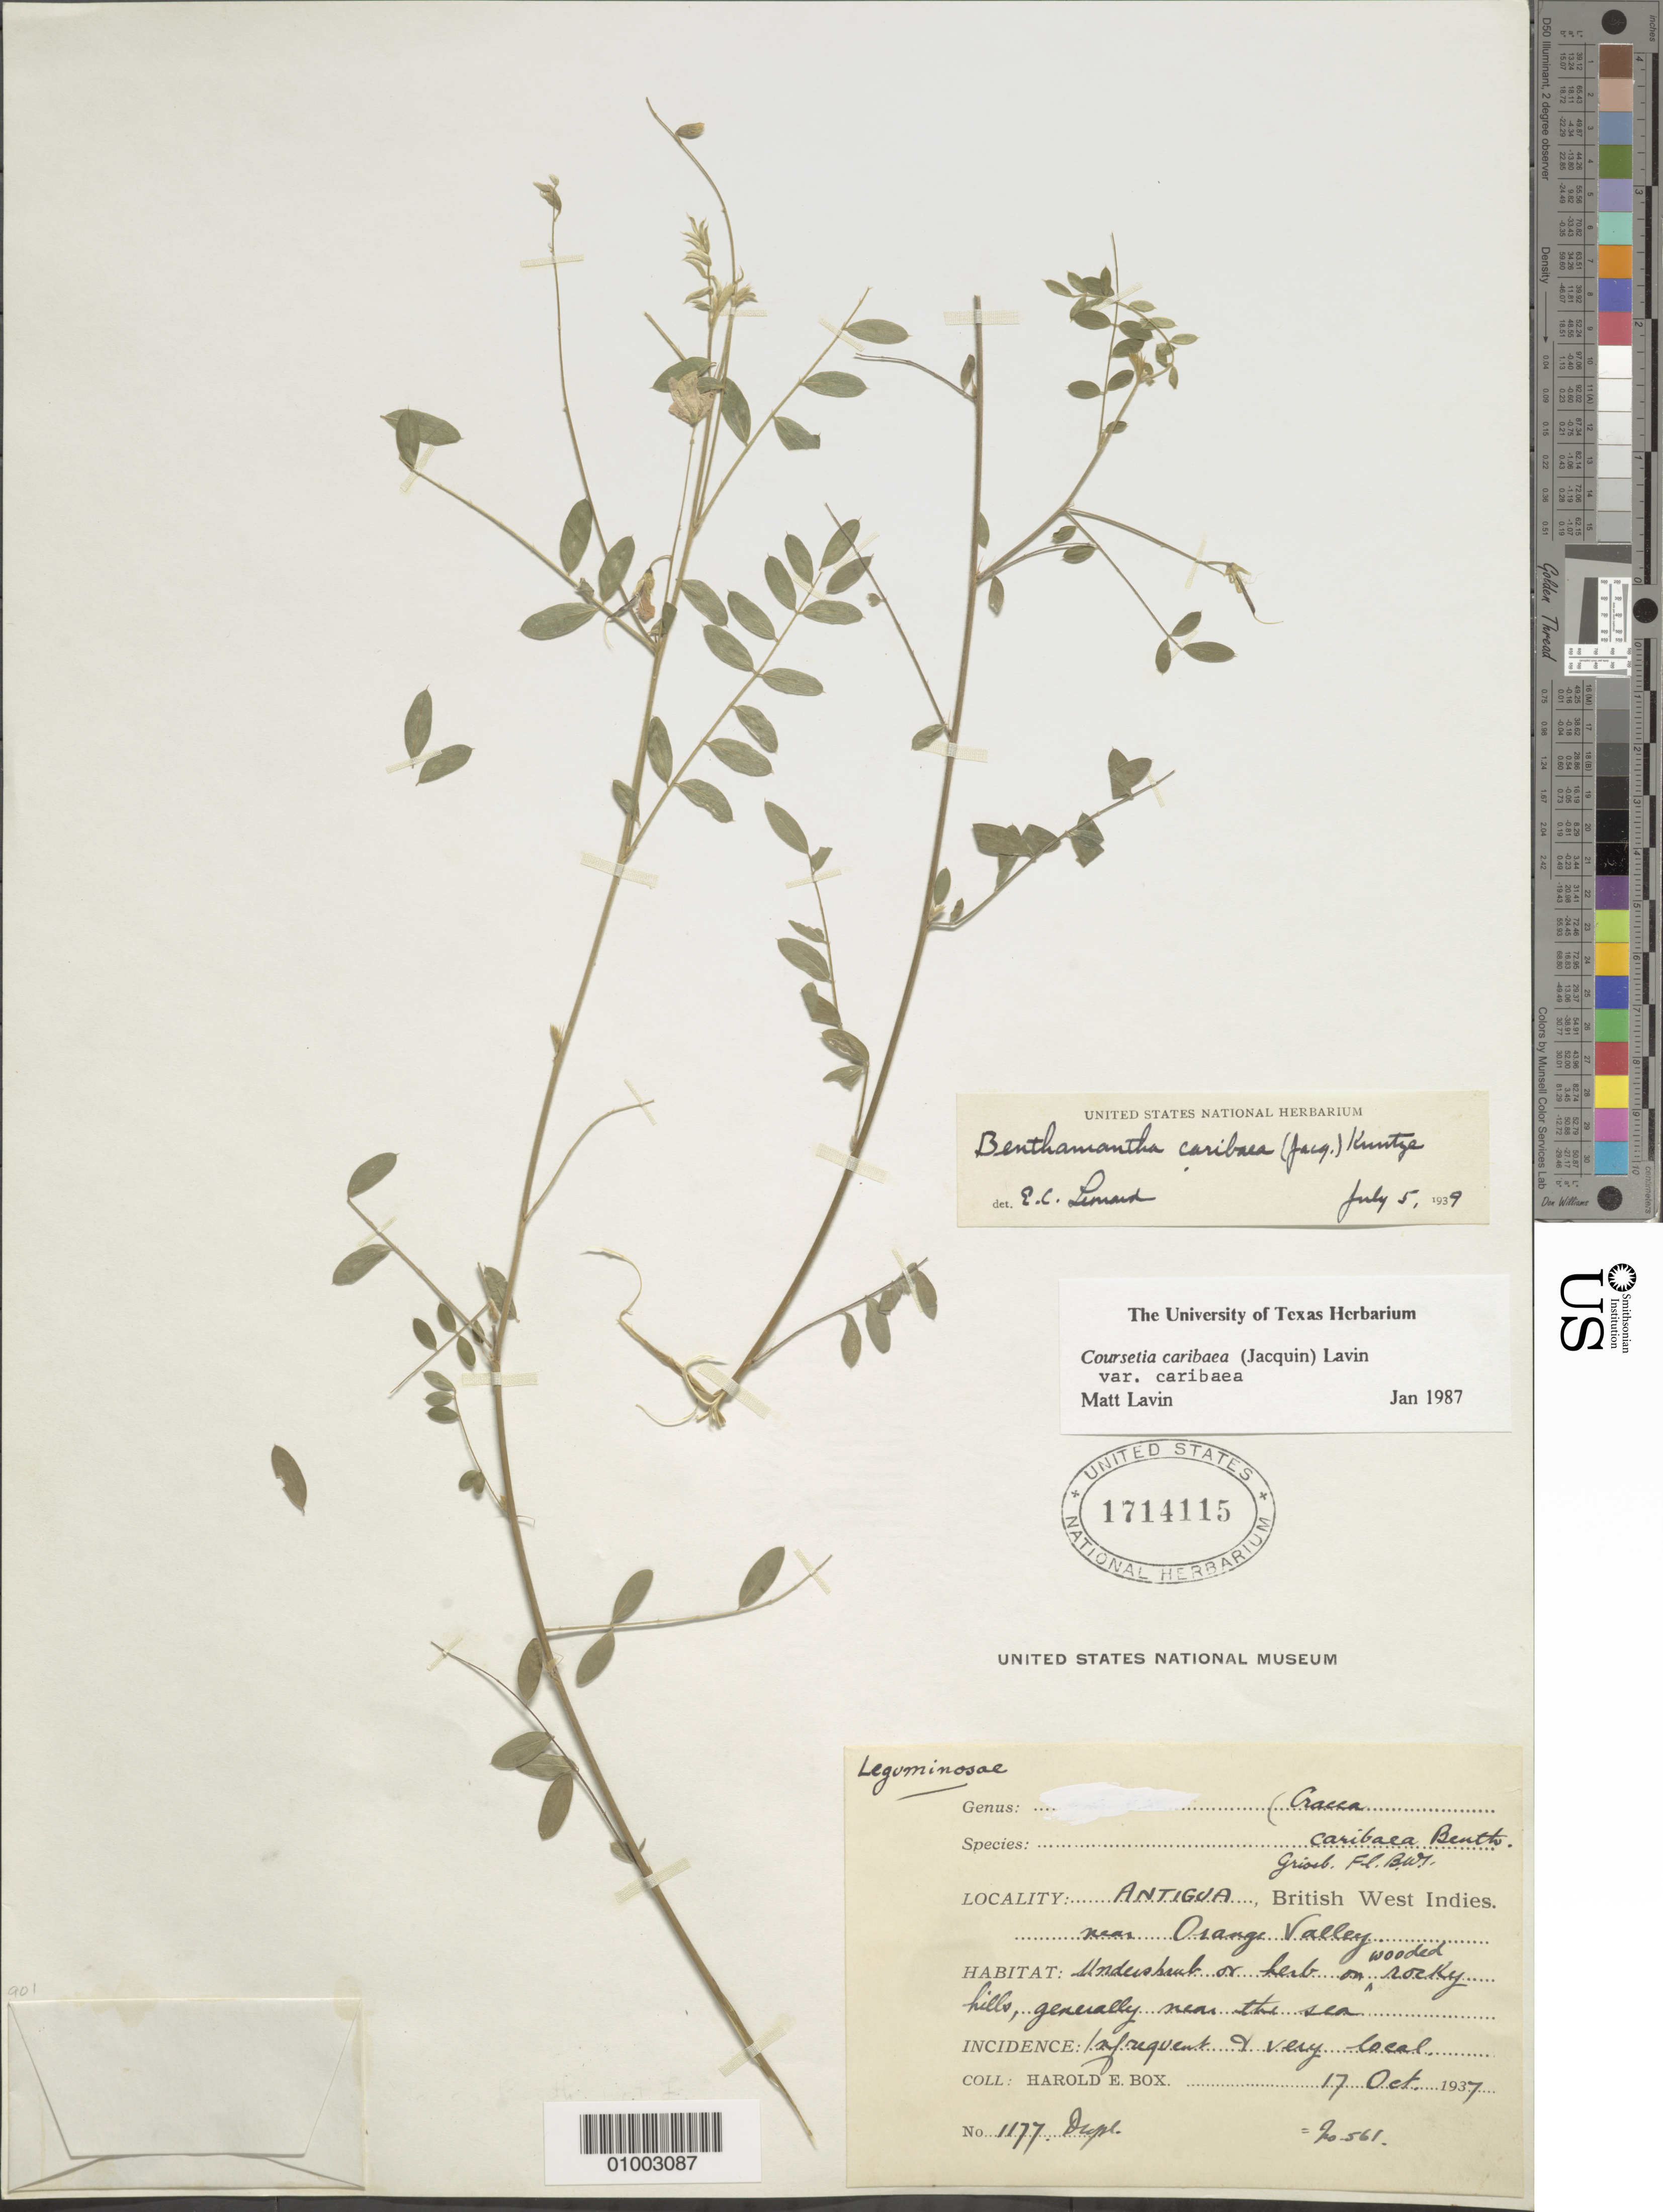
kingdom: Plantae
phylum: Tracheophyta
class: Magnoliopsida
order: Fabales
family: Fabaceae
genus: Coursetia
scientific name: Coursetia caribaea var. caribaea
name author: (Jacq.) Lavin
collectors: H. E. Box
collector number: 1177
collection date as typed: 17 Oct 1937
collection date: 1937-10-17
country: Antigua and Barbuda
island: Antigua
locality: Orange Valley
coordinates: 0 N, 0 E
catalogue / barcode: US 1714115